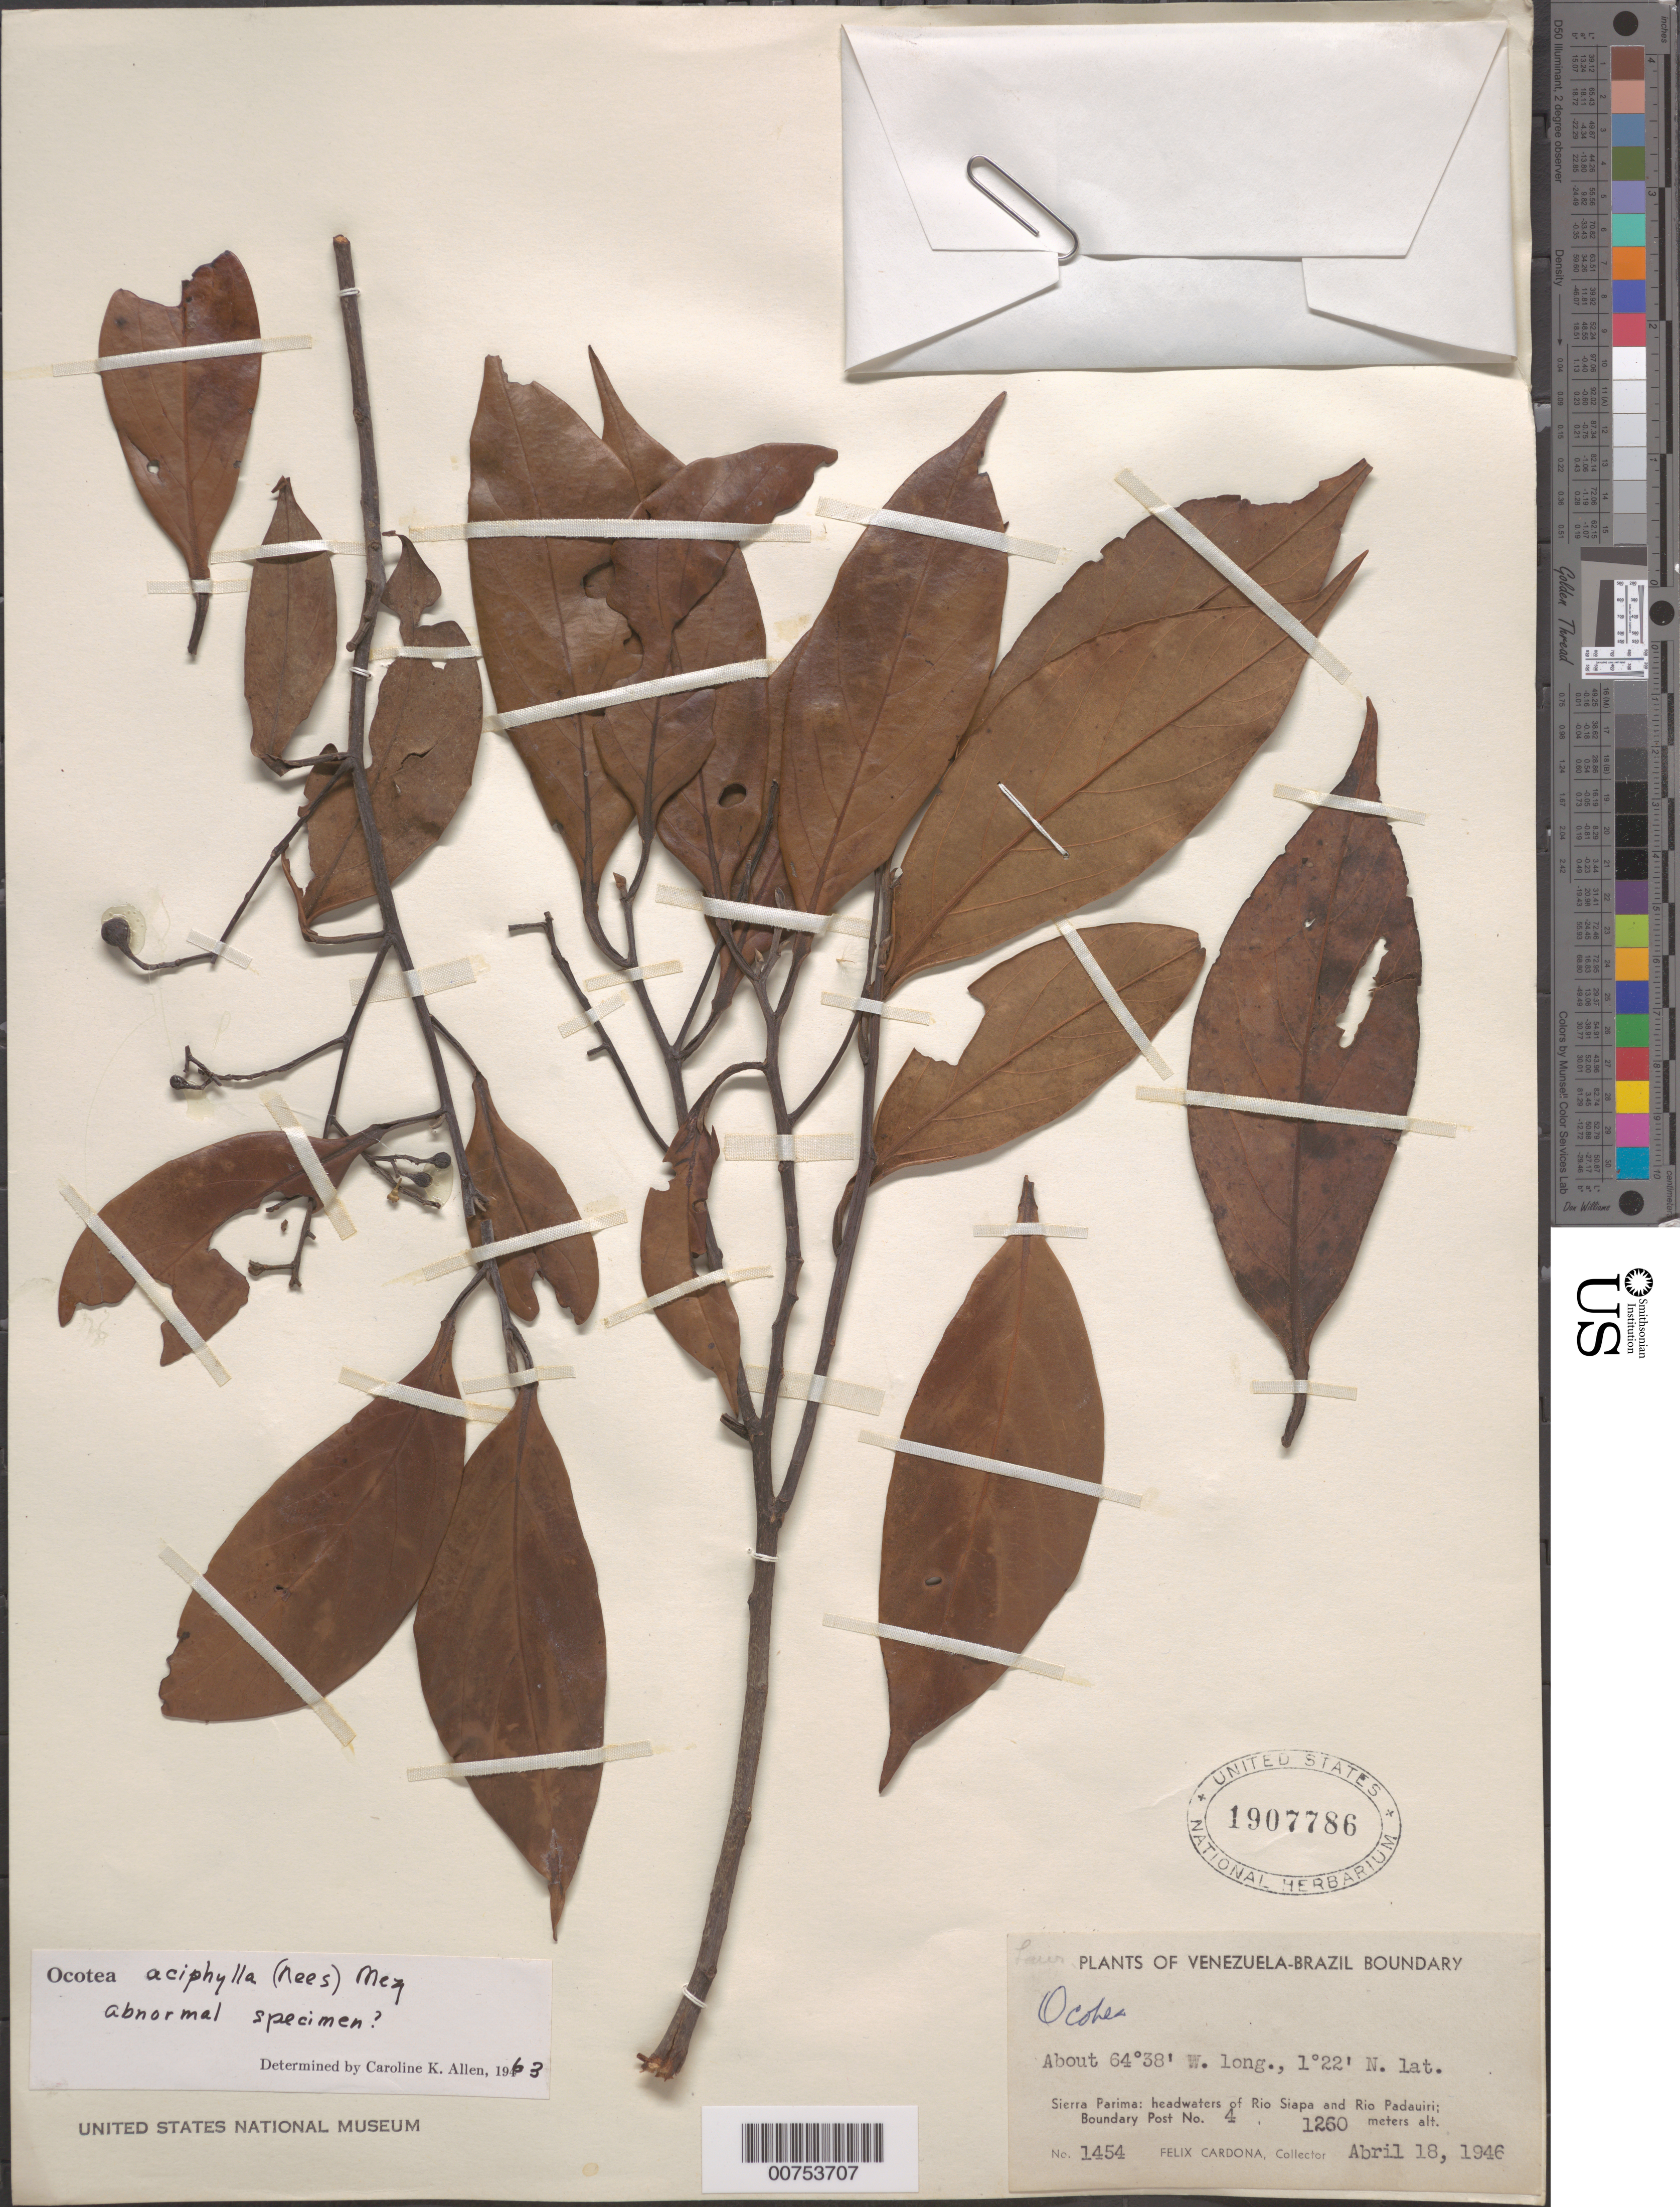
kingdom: Plantae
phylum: Tracheophyta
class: Magnoliopsida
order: Laurales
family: Lauraceae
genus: Ocotea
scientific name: Ocotea aciphylla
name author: (Nees & Mart.) Mez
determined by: Allen, C. K.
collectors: F. Cardona Puig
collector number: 1454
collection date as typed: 18-Apr-46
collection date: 1946-04-18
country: Venezuela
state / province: Amazonas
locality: Sierra Parima, headwaters of Río Siapa and Río Padauiri; Boundary Post no. 4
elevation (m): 1260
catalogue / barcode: US 1907786